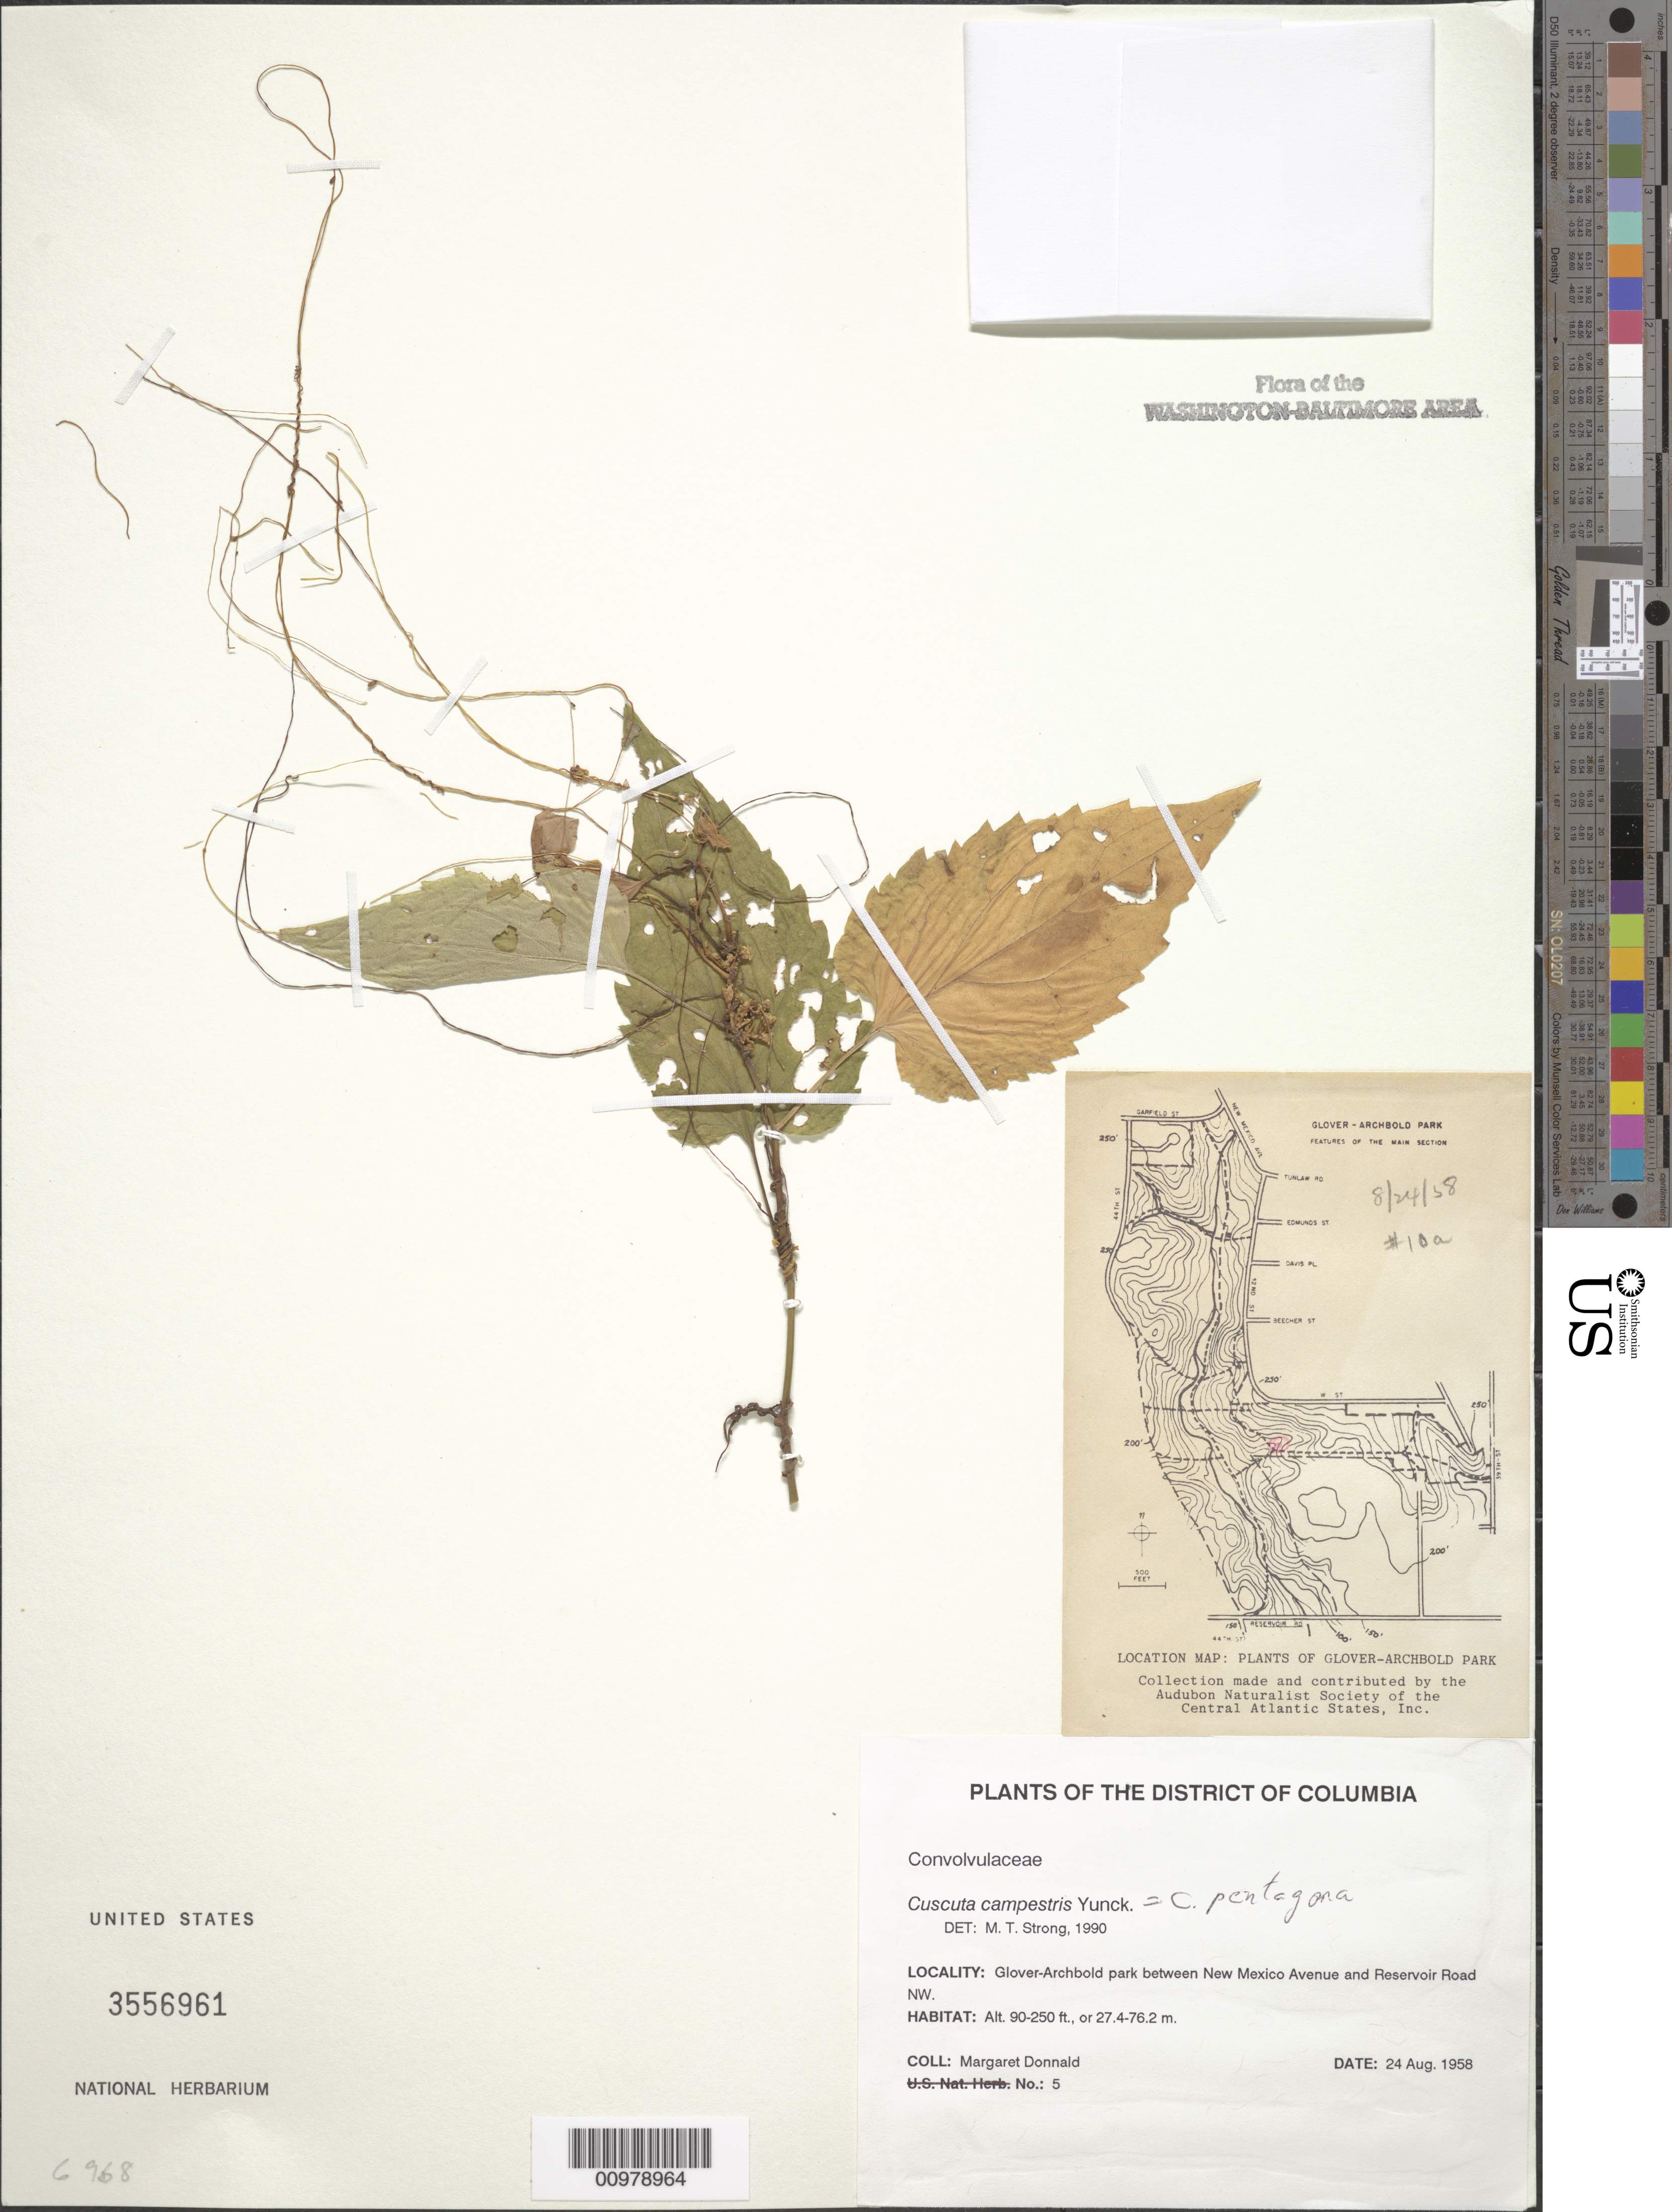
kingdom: Plantae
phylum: Tracheophyta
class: Magnoliopsida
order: Solanales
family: Convolvulaceae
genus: Cuscuta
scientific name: Cuscuta pentagona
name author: Engelm.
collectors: M. Donnald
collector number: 5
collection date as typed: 24 Aug 1958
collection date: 1958-08-24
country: United States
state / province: District of Columbia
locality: Glover-Archbold Park between New Mexico Avenue and Reservoir Road NW.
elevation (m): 27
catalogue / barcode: US 3556961